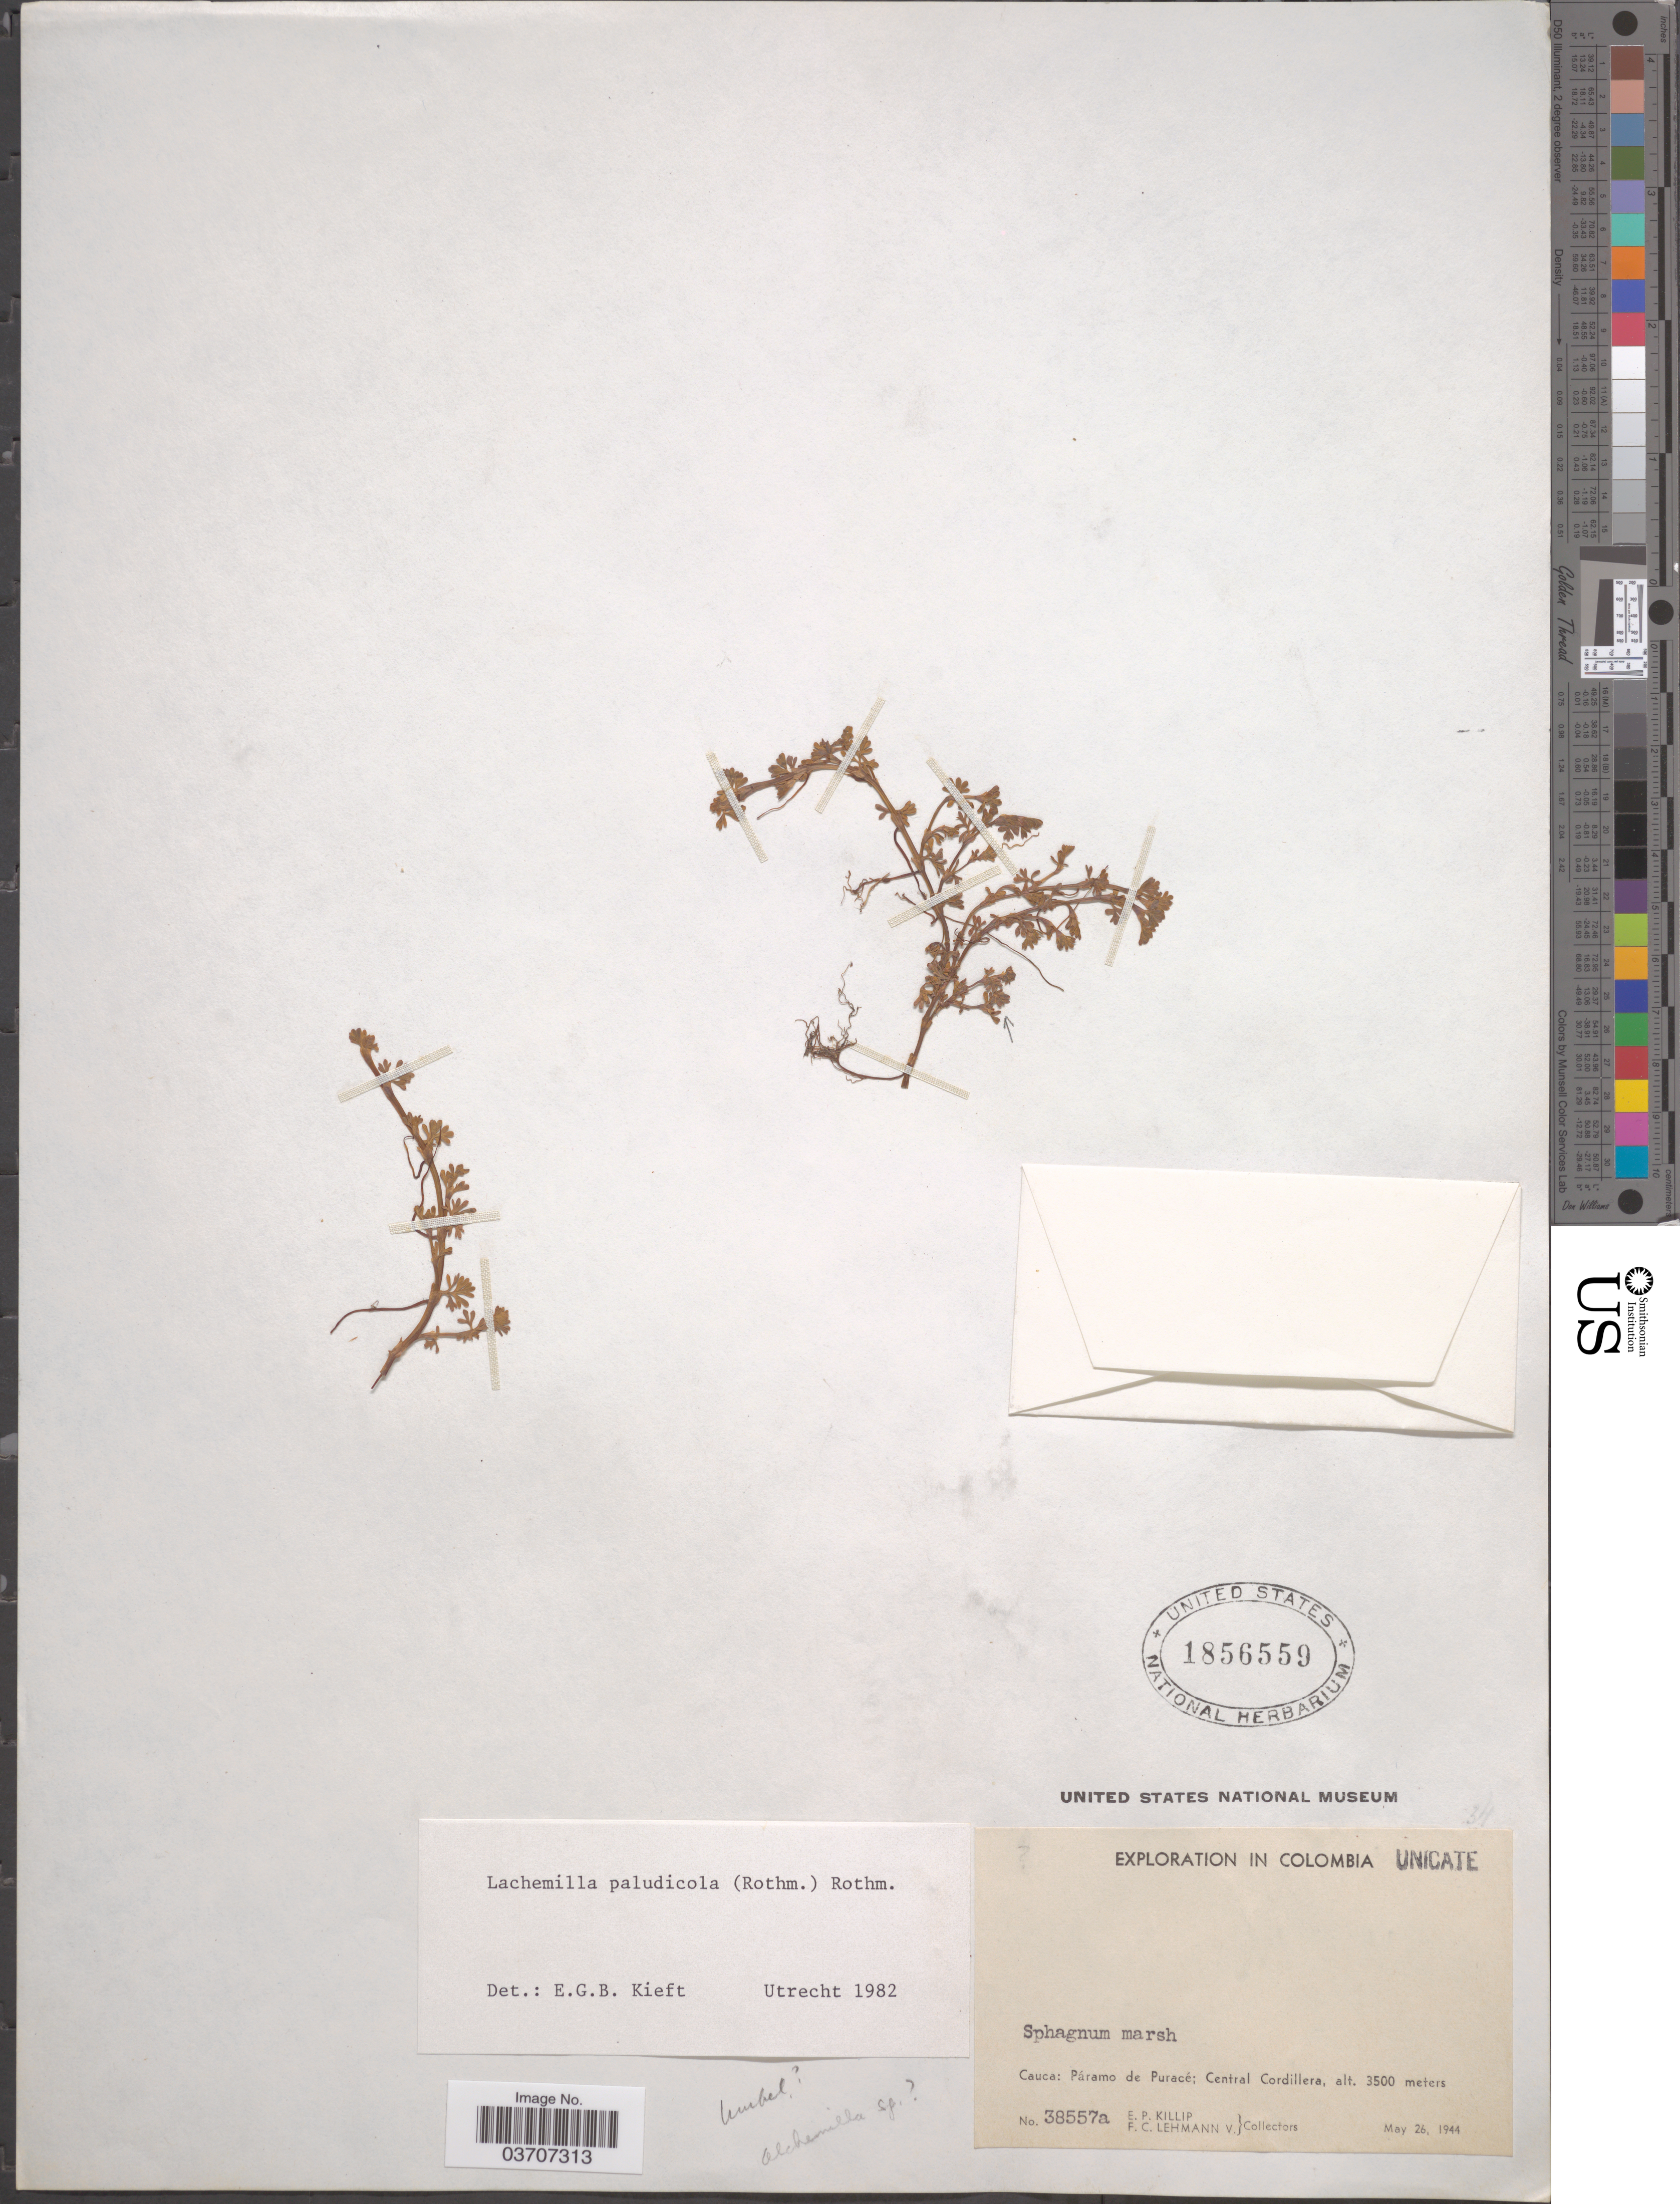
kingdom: Plantae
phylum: Tracheophyta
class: Magnoliopsida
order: Rosales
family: Rosaceae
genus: Lachemilla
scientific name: Lachemilla paludicola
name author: (Rothm.) Rothm.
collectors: E. P. Killip & F. Lehmann v.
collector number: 38557a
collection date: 1944-05-26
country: Colombia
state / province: Cauca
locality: Páramo de Puracé; Central Cordillera.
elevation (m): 3500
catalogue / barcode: US 1856559